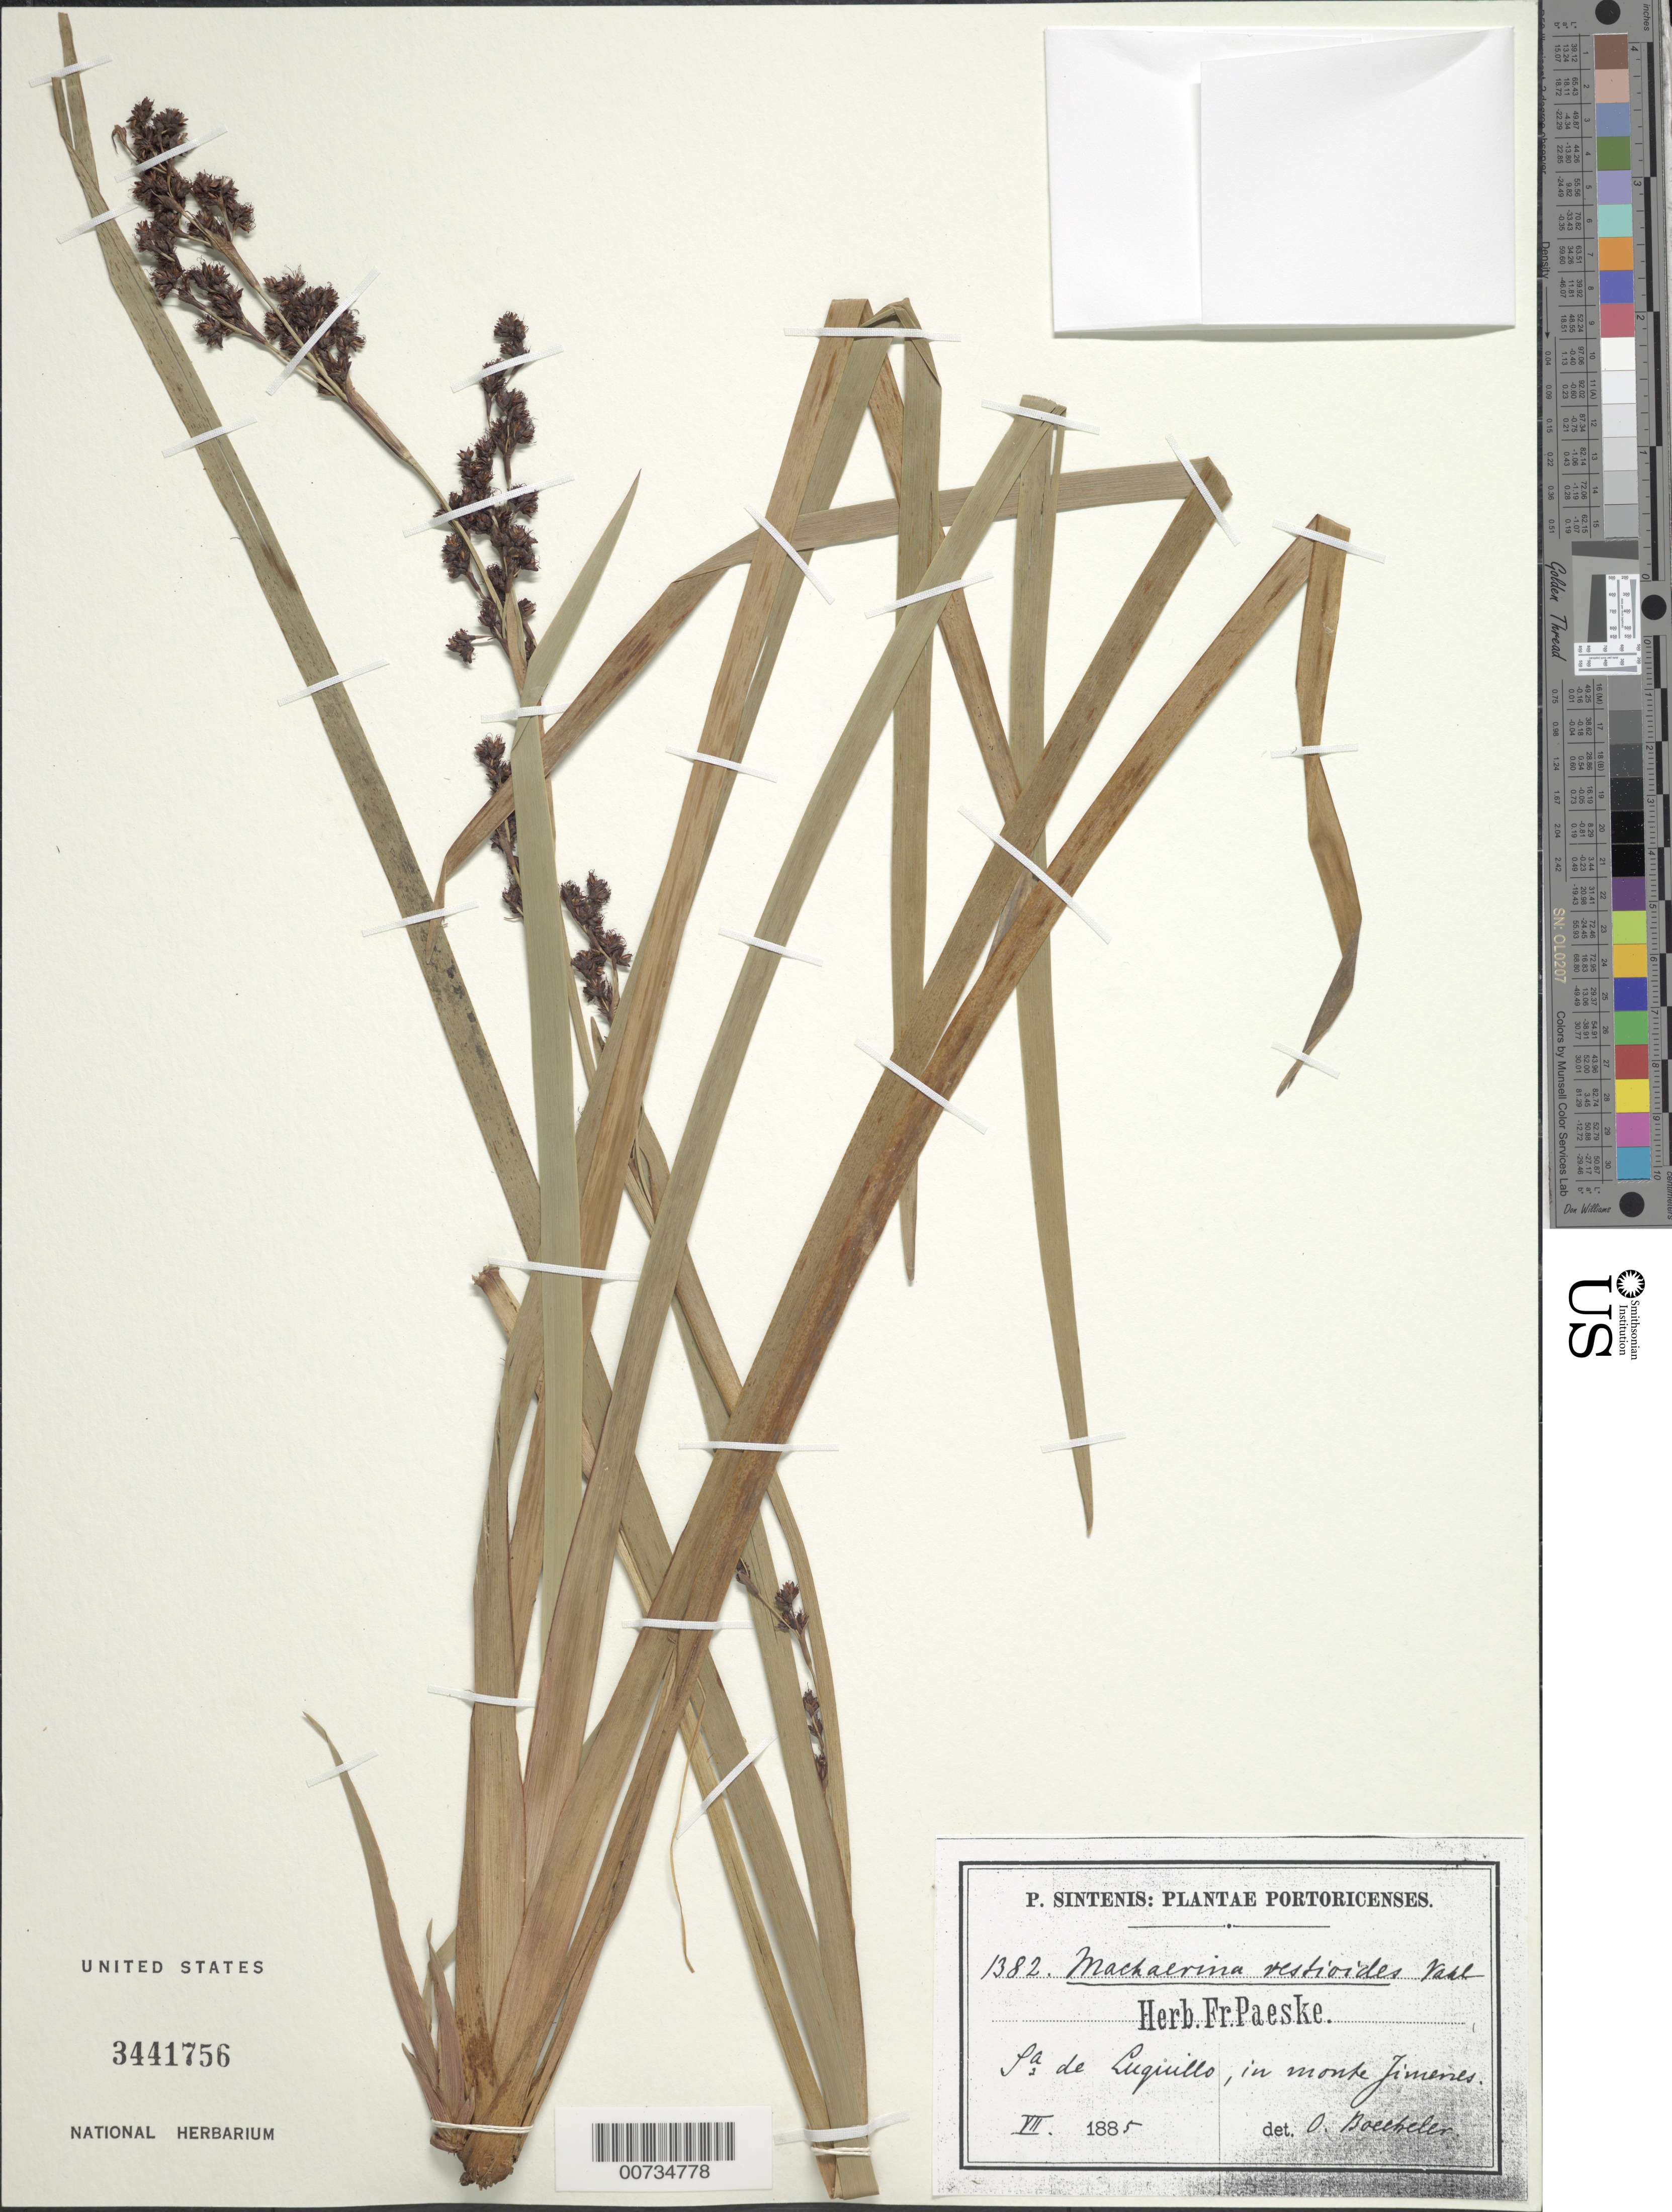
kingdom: Plantae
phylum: Tracheophyta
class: Liliopsida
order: Poales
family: Cyperaceae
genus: Machaerina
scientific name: Machaerina restioides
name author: (Sw.) Vahl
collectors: P. Sintenis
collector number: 1382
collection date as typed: Jul 1885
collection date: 1885-07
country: Puerto Rico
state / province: Luquillo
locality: Sierra de Luquillo.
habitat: In monte Jimenes.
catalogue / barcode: US 3441756